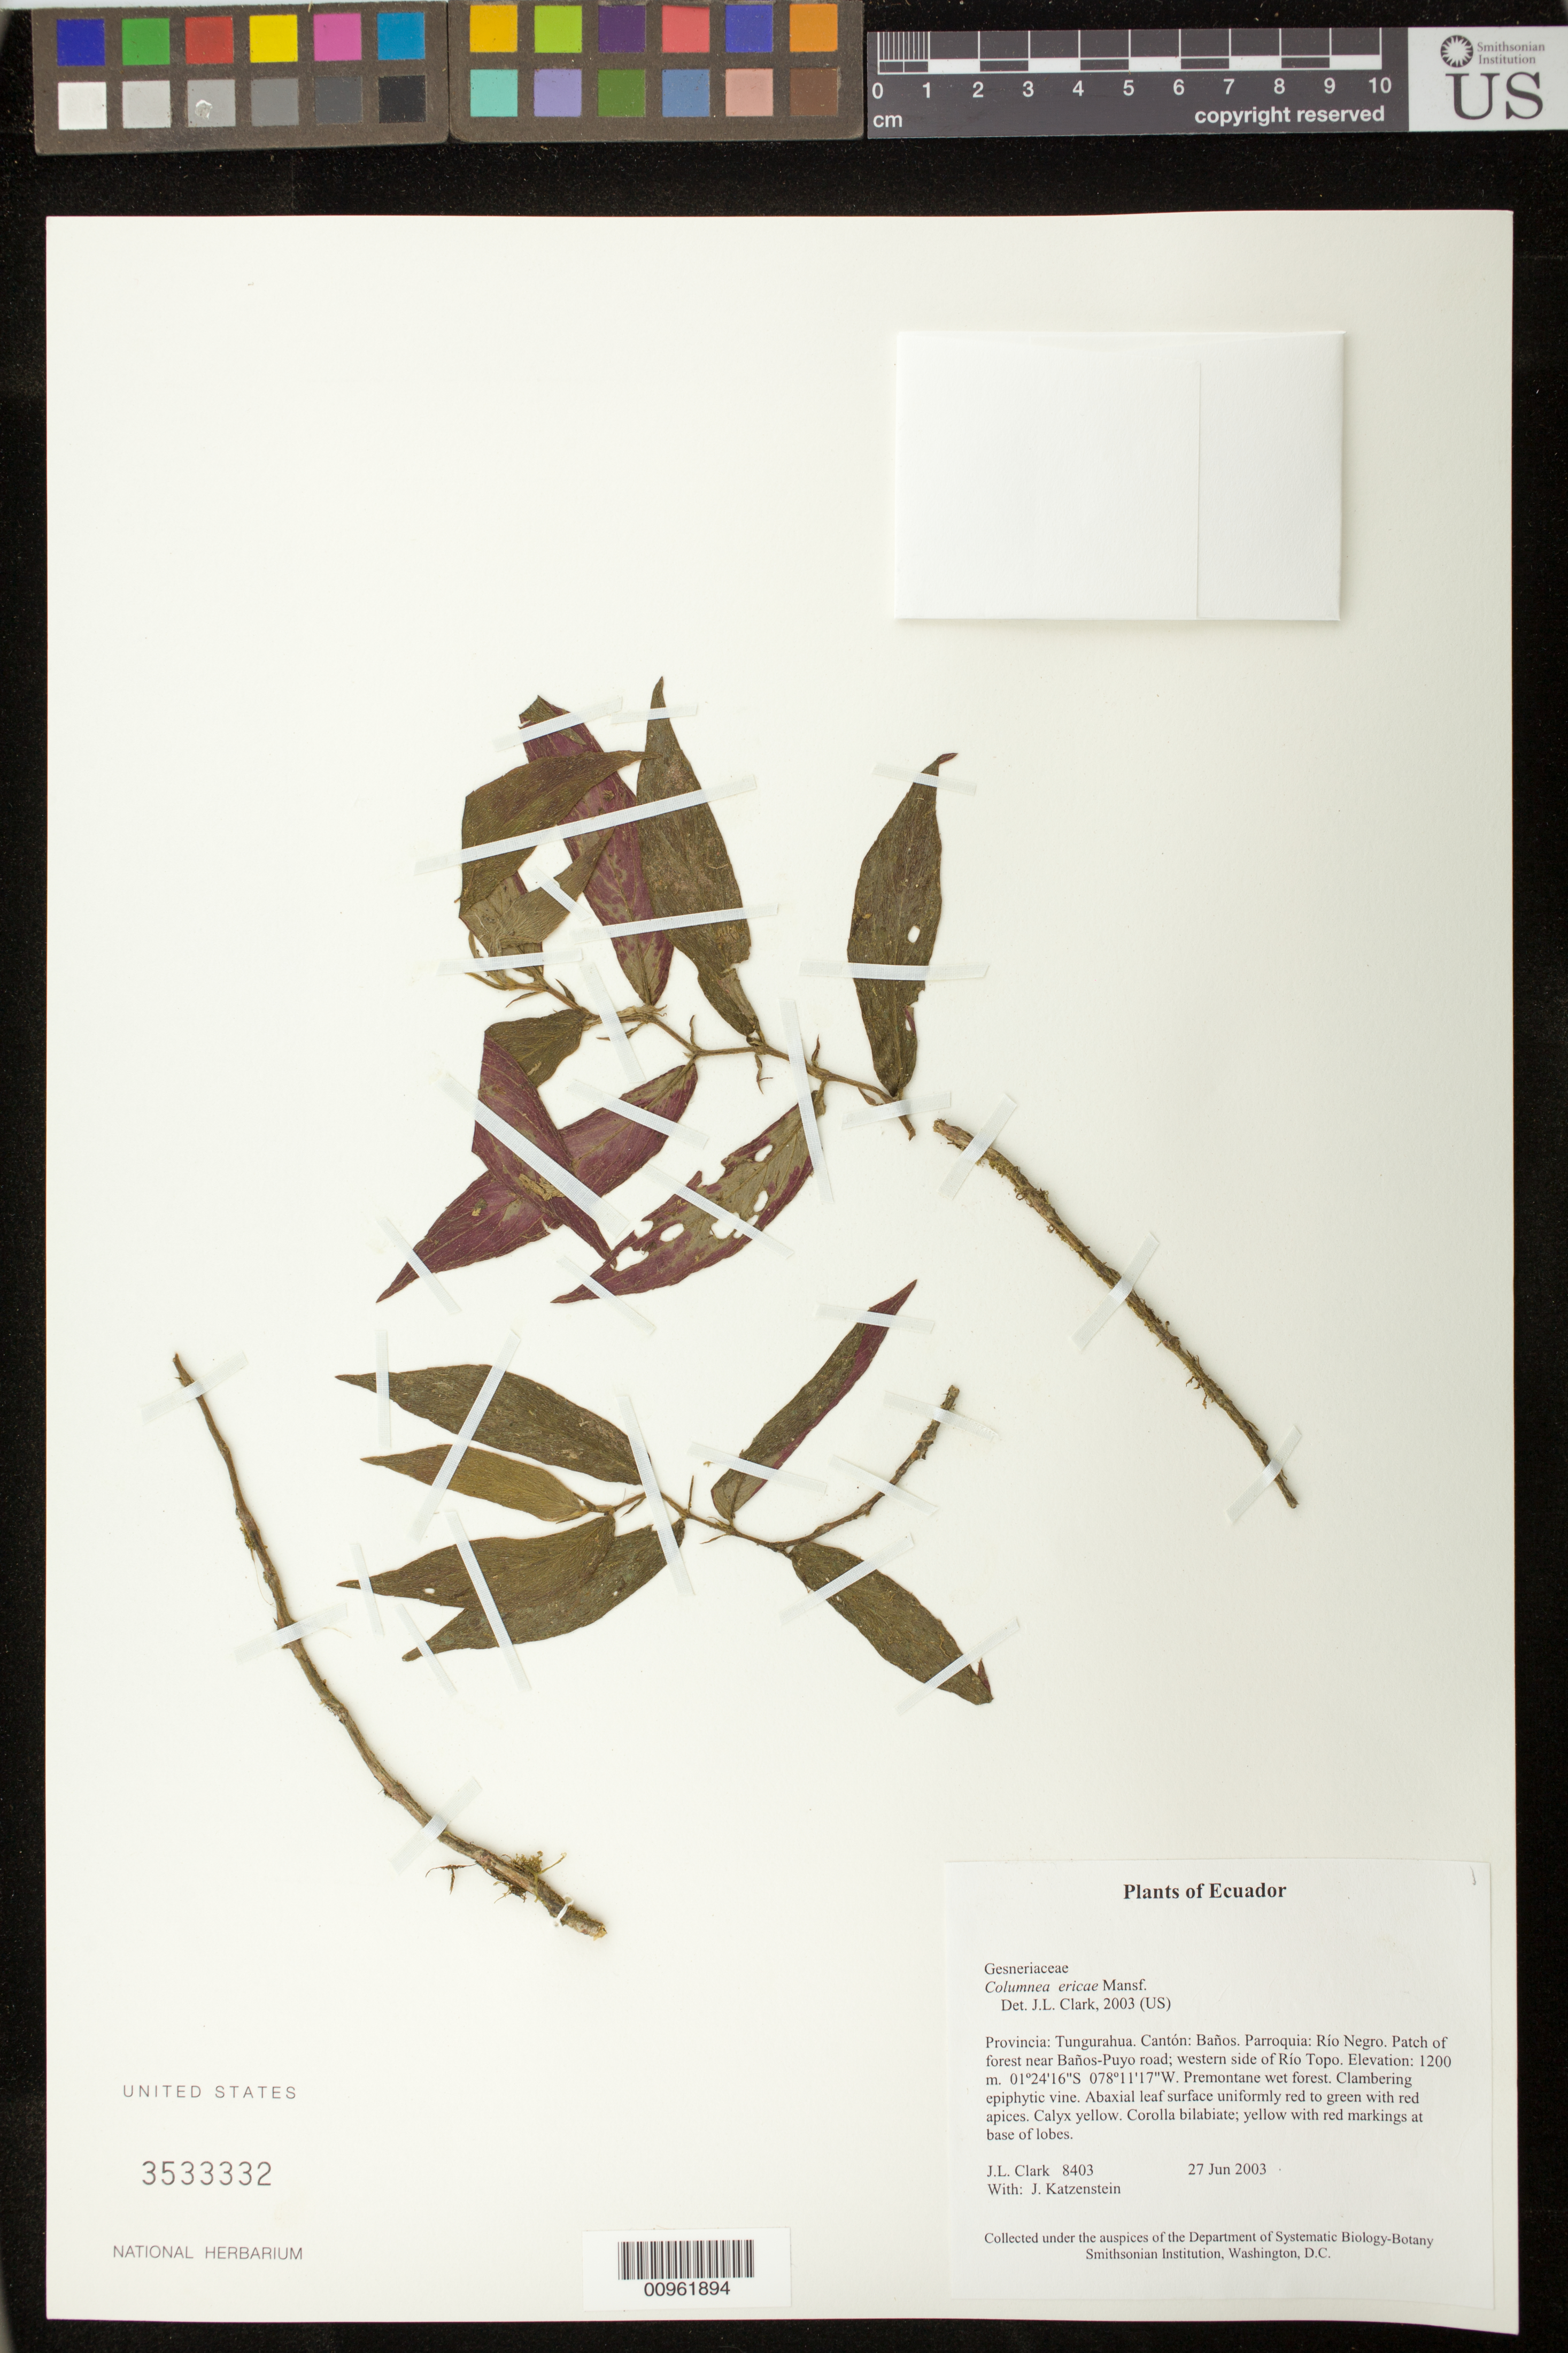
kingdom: Plantae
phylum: Tracheophyta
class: Magnoliopsida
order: Lamiales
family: Gesneriaceae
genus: Columnea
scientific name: Columnea ericae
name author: Mansf.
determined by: Clark, J. L., (SEL), The Marie Selby Botanical Garden (UNITED STATES)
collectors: J. L. Clark & J. Katzenstein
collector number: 8403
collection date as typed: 27 Jun 2003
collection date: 2003-06-27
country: Ecuador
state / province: Tungurahua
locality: Baños. Parroquia: Río Negro. Patch of forest near Baños-Puyo road; western side of Río Topo.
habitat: Premontane wet forest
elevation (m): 1200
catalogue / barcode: US 3533332